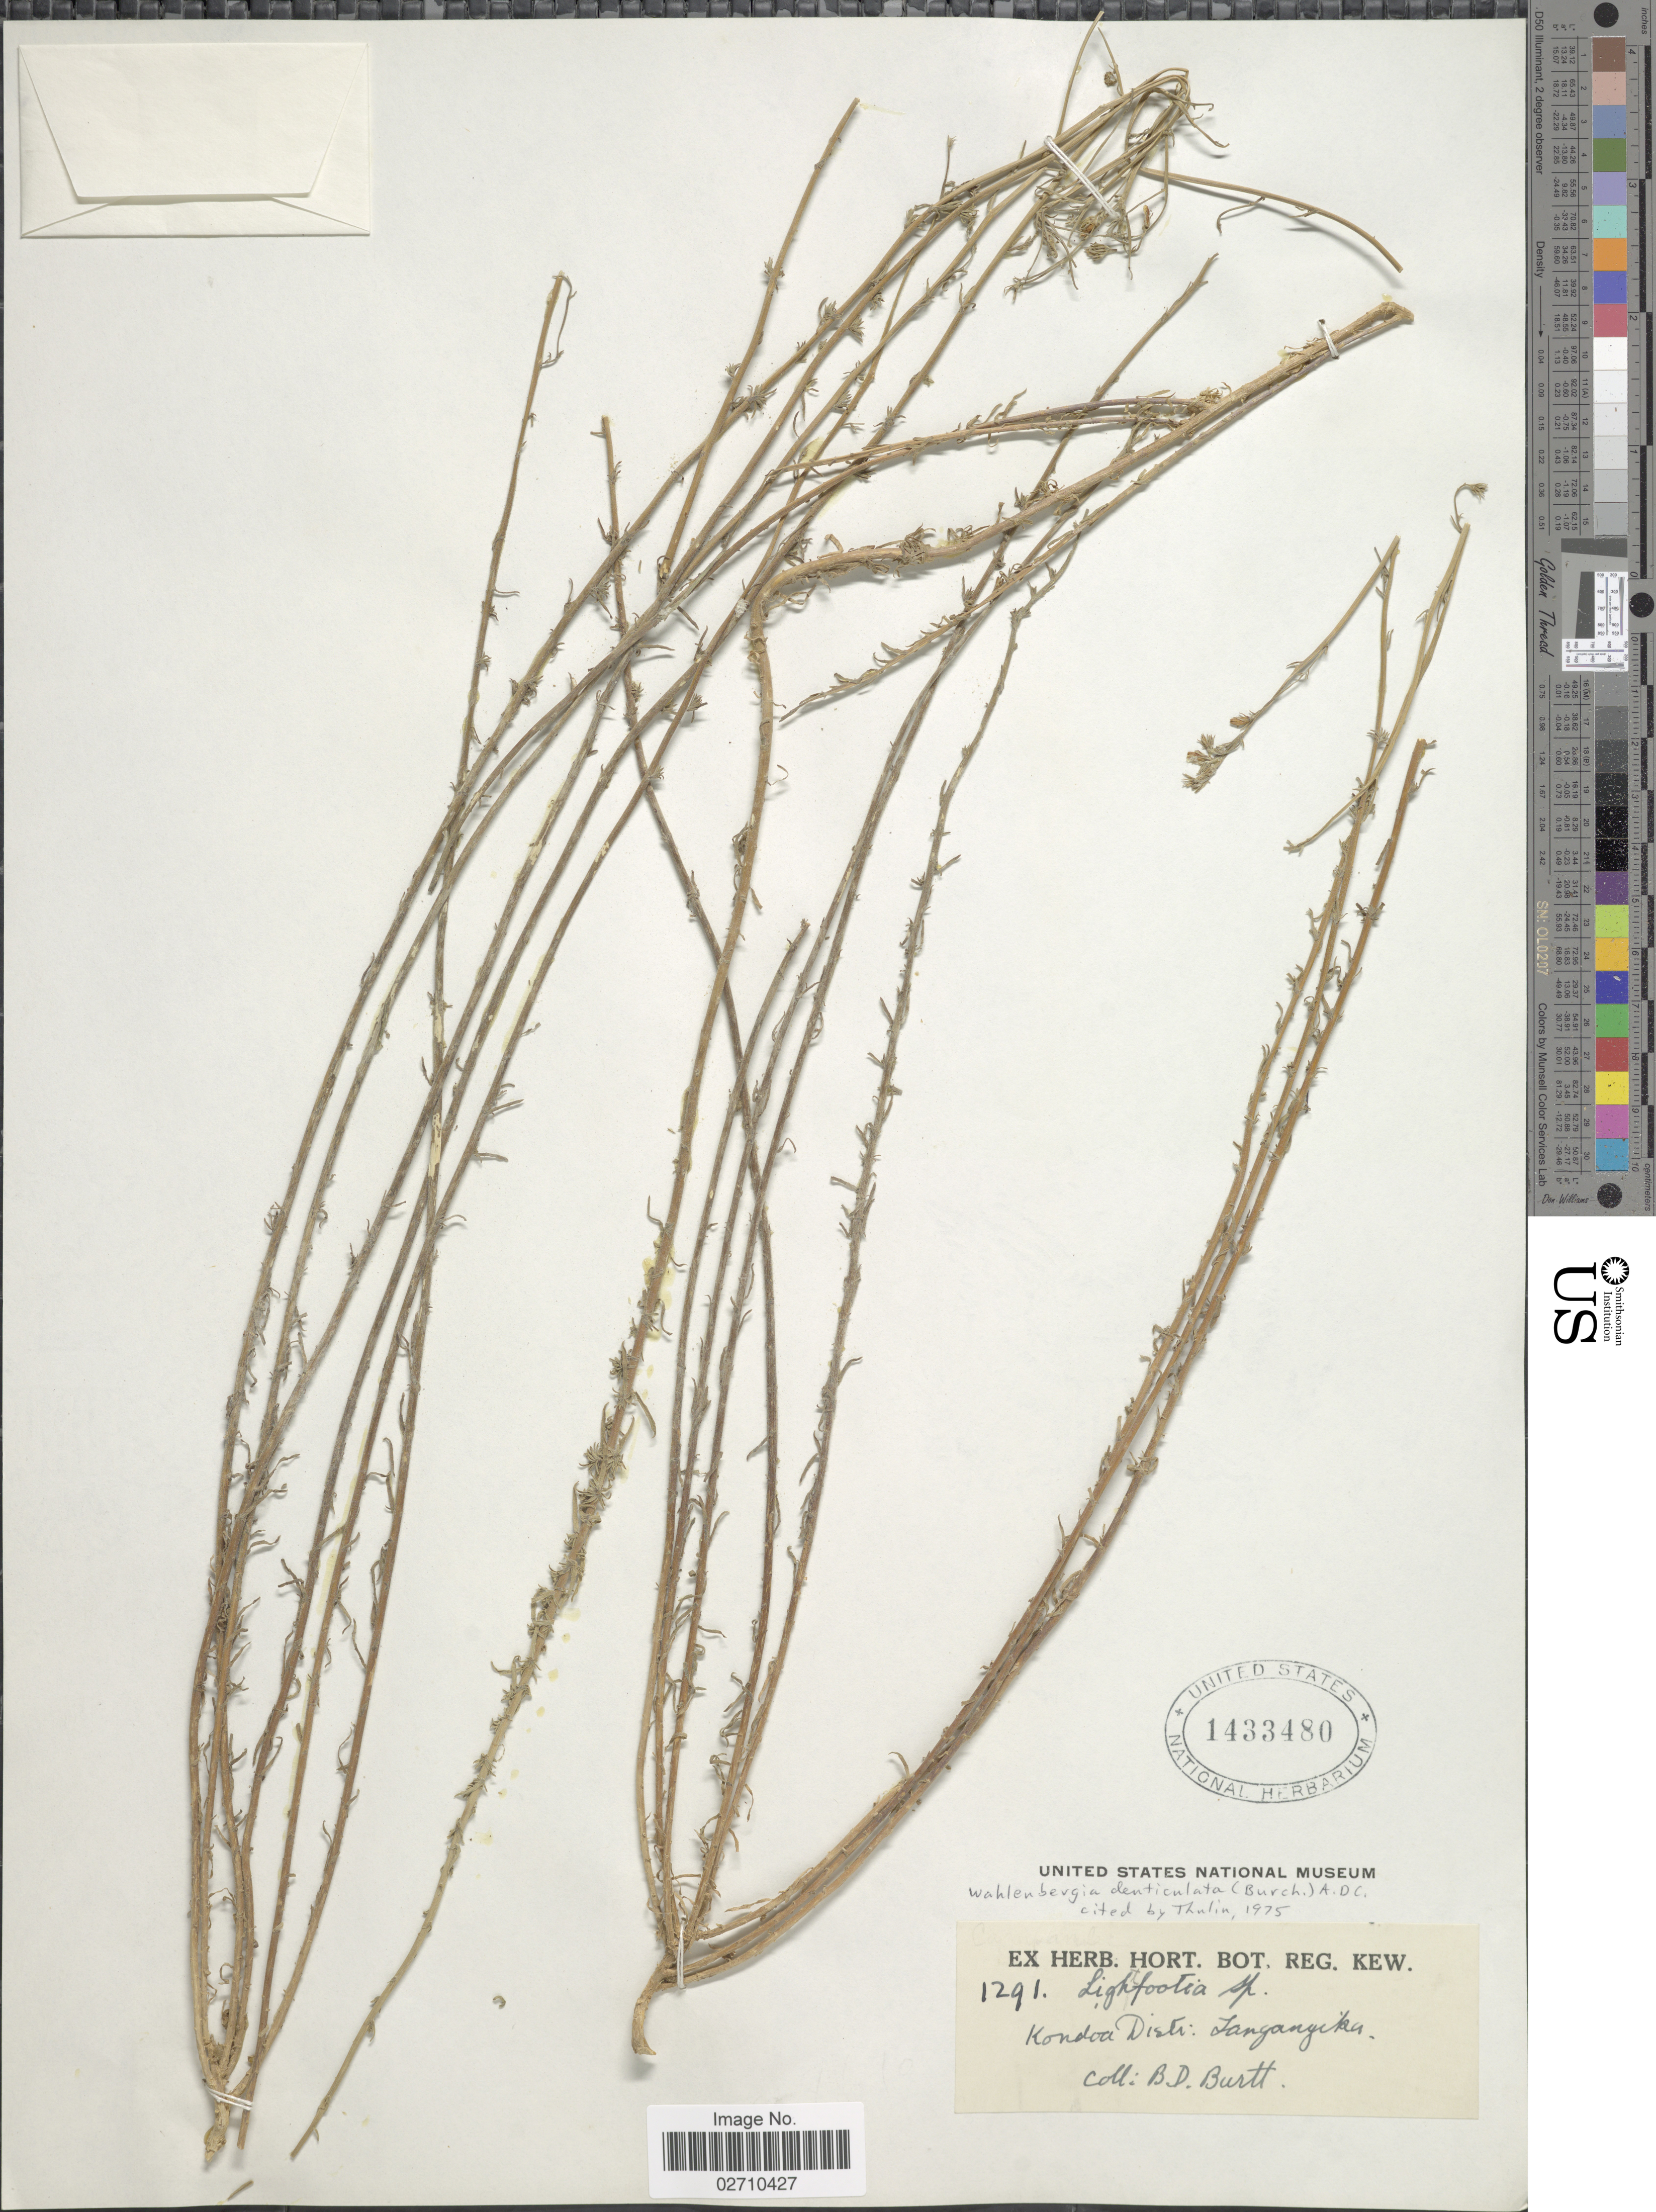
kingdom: Plantae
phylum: Tracheophyta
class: Magnoliopsida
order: Asterales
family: Campanulaceae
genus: Wahlenbergia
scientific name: Wahlenbergia denticulata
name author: (Burch.) A. DC.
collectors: B. D. Burtt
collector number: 1291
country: Tanzania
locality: Kondoa Distr: Tanganyika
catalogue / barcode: US 1433480